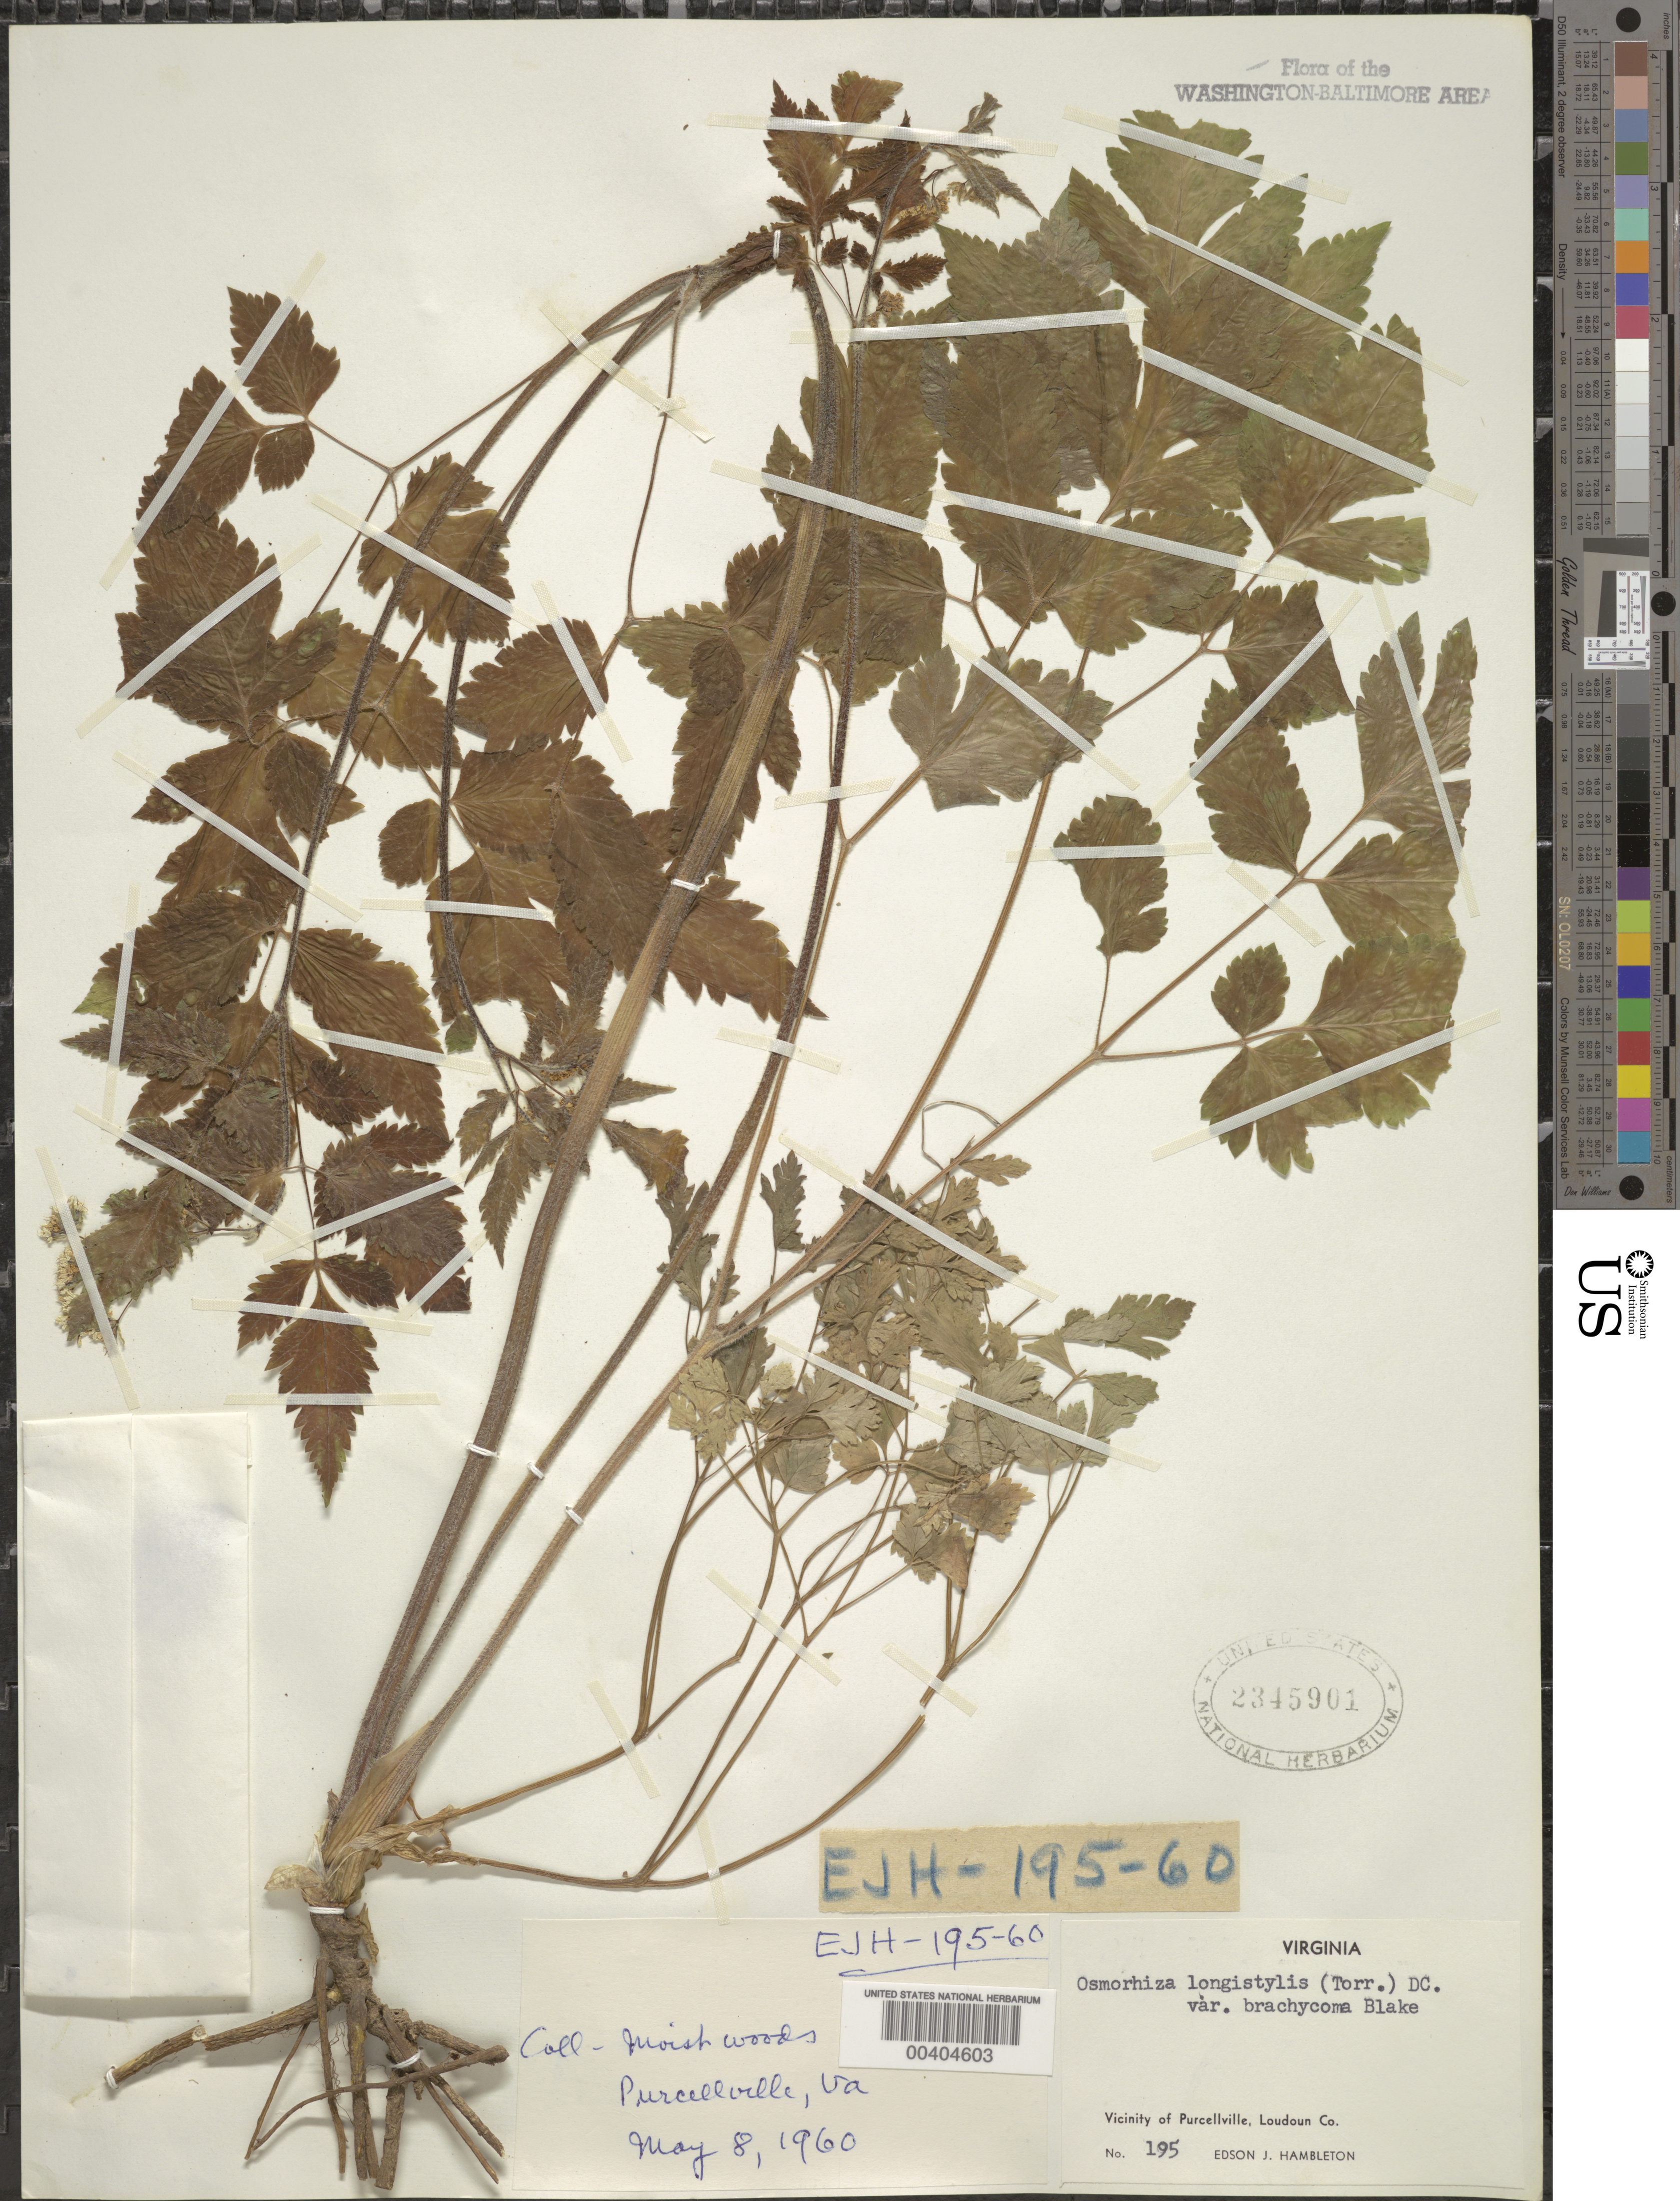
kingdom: Plantae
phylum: Tracheophyta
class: Magnoliopsida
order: Apiales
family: Apiaceae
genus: Osmorhiza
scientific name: Osmorhiza longistylis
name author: (Torr.) DC.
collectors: E. Hambleton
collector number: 195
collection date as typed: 08 May 1960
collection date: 1960-05-08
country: United States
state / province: Virginia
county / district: Loudoun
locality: Purcellville vicinity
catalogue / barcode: US 2345901